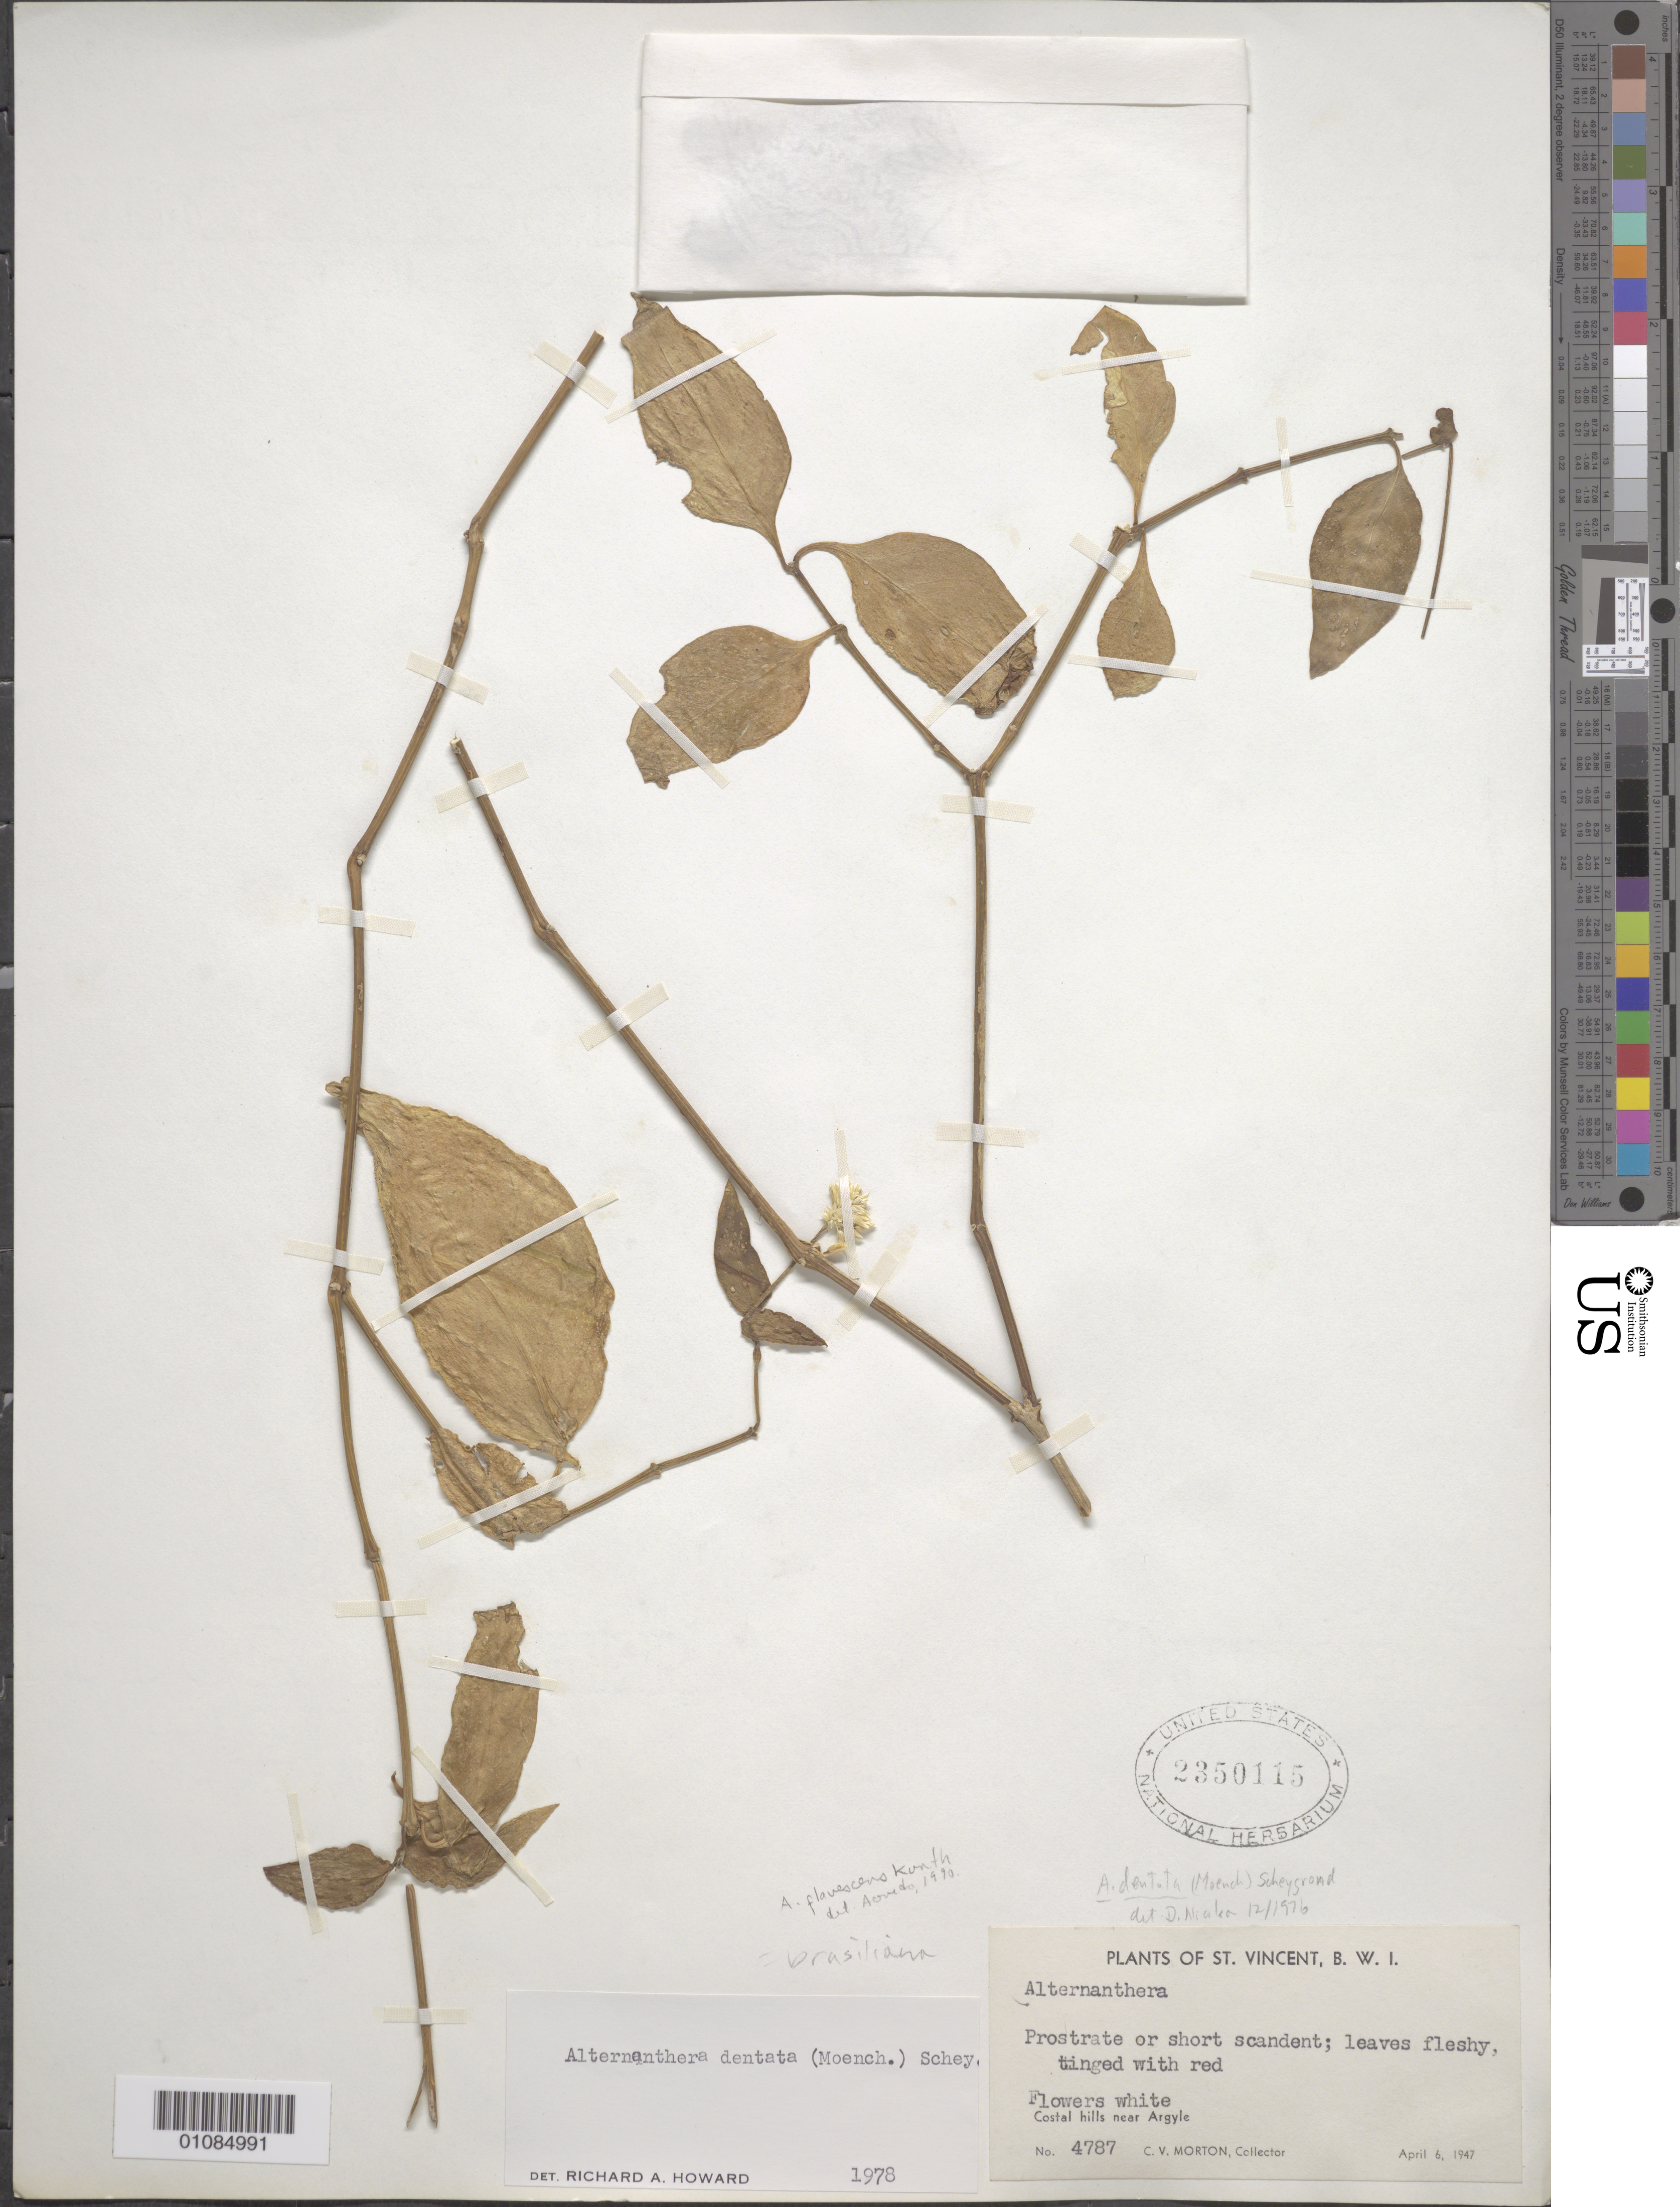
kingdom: Plantae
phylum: Tracheophyta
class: Magnoliopsida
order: Caryophyllales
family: Amaranthaceae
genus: Alternanthera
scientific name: Alternanthera flavescens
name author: Kunth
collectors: C. V. Morton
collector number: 4787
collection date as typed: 06 Apr 1947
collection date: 1947-04-06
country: St. Vincent - Grenadines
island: St. Vincent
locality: Near Argyle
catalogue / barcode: US 2350115